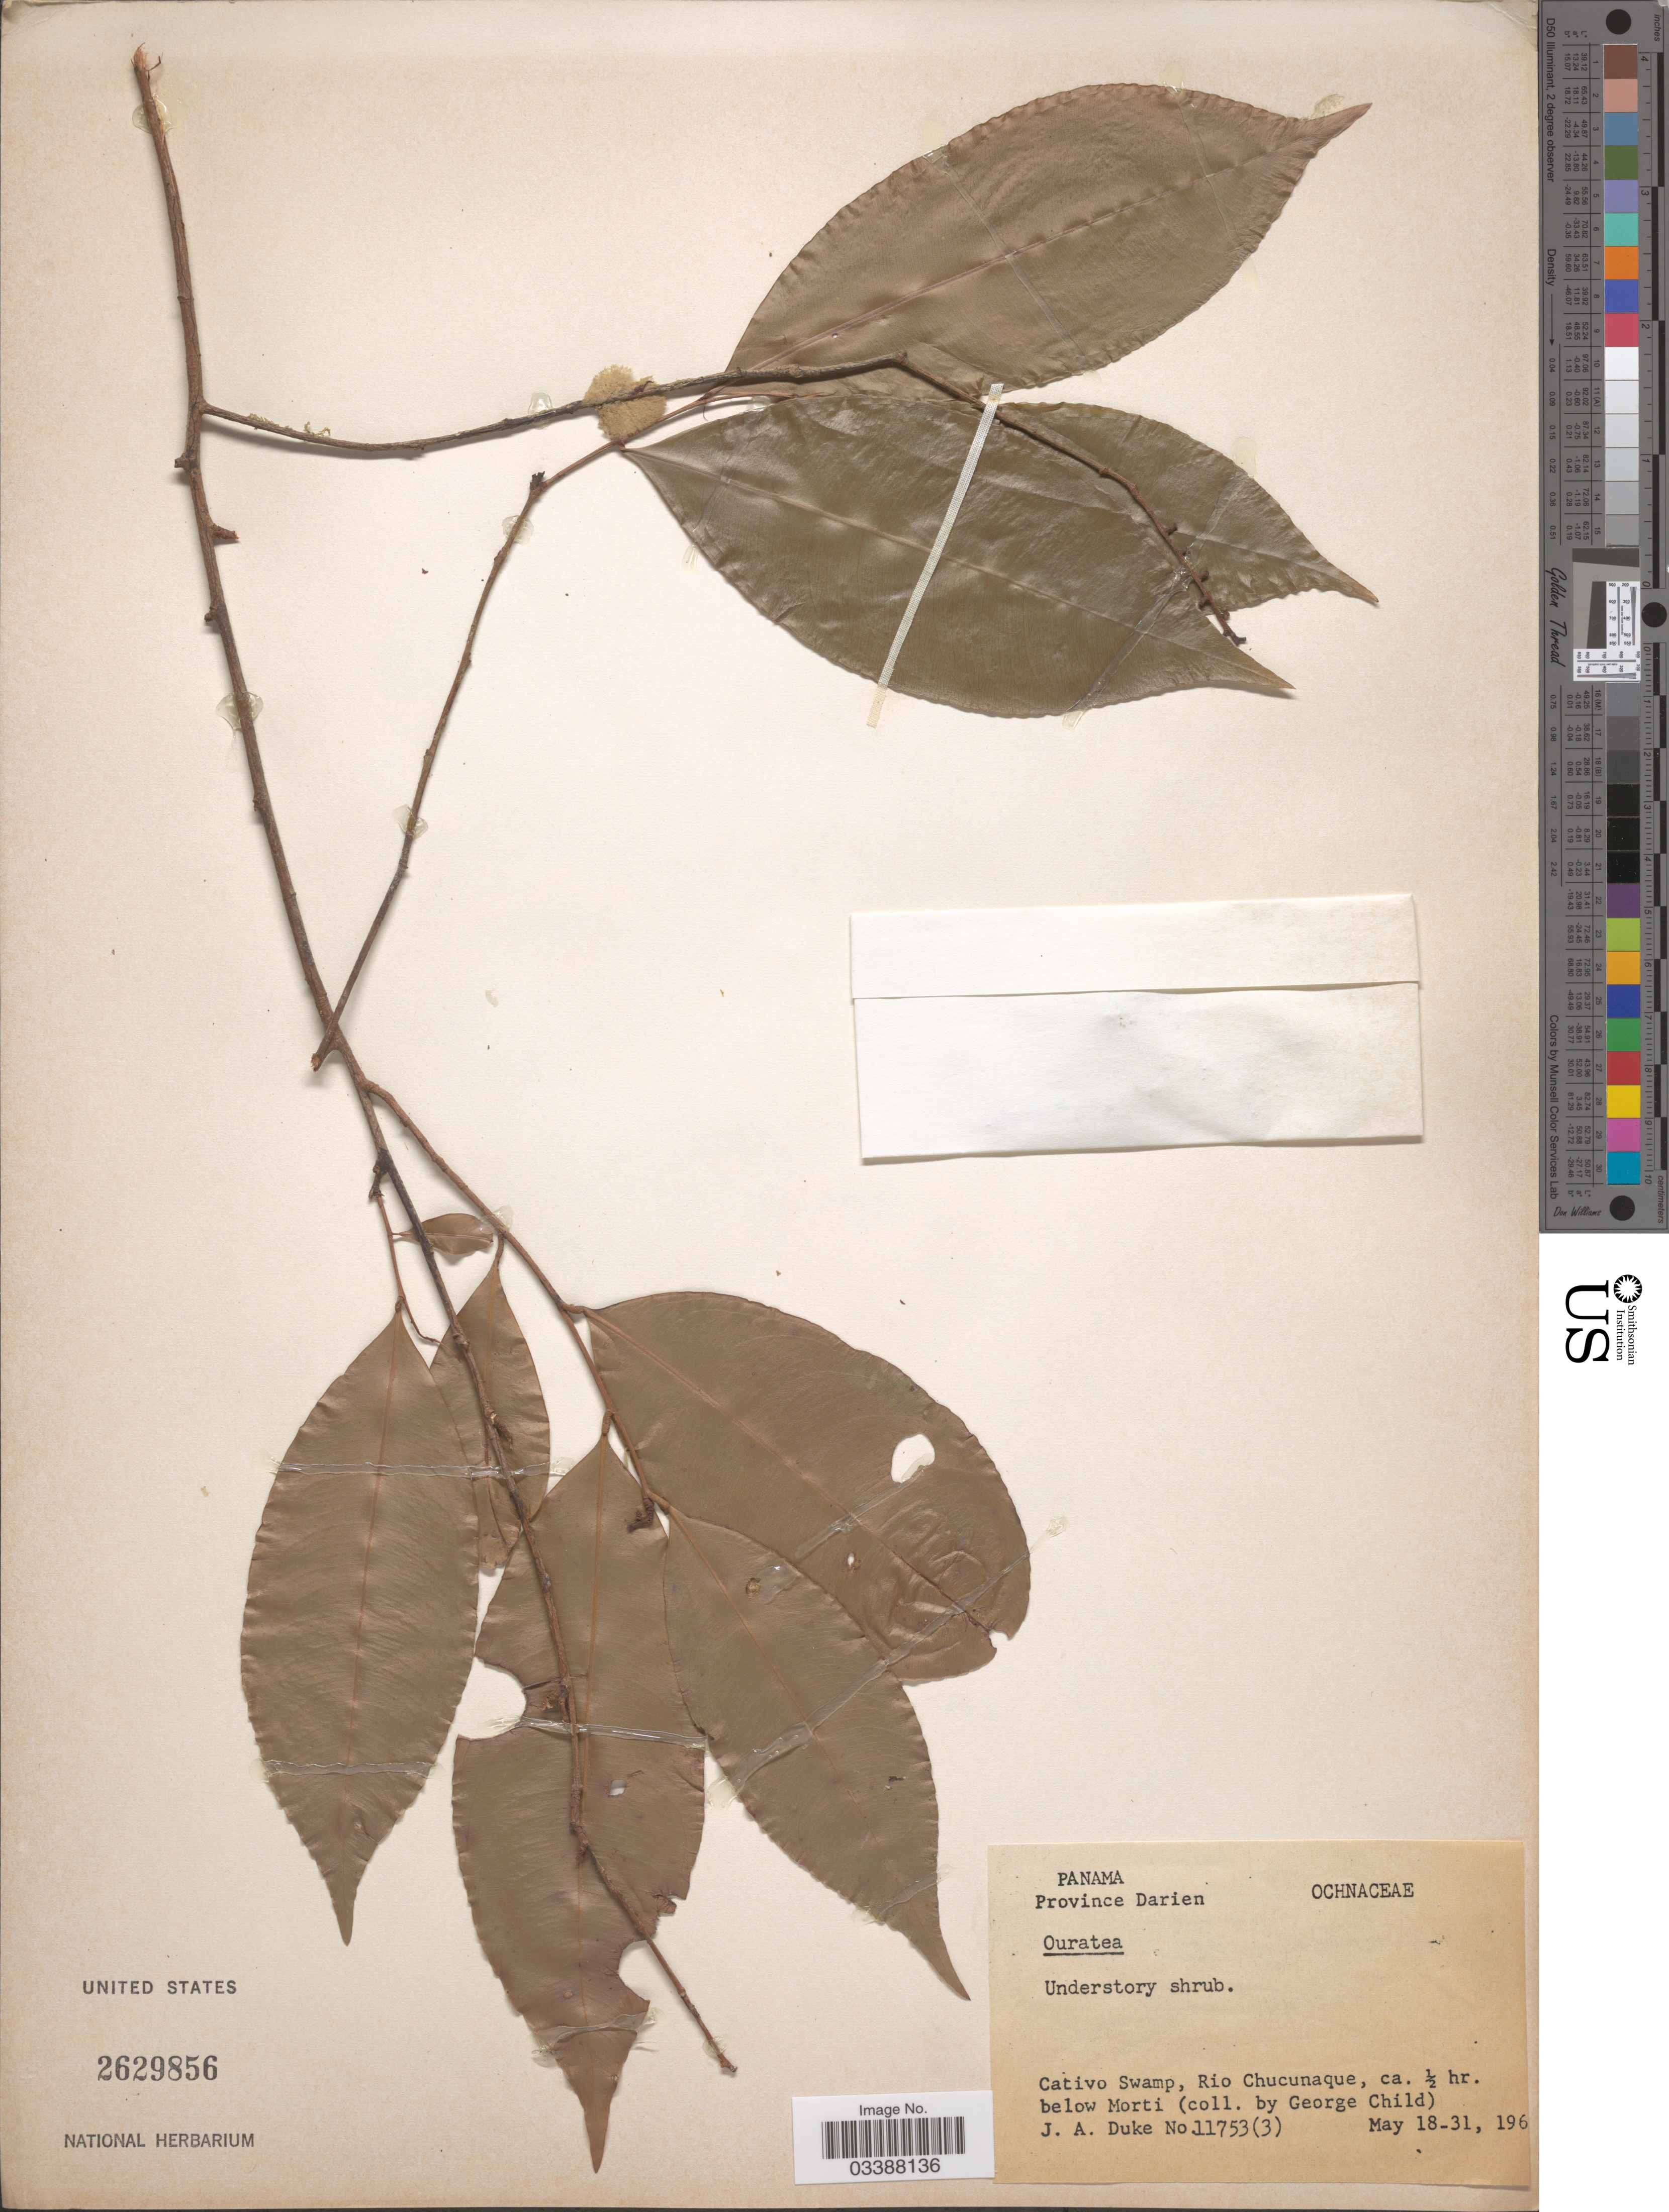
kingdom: Plantae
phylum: Tracheophyta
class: Magnoliopsida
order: Malpighiales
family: Ochnaceae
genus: Ouratea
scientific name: Ouratea sp.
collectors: G. Child & J. A. Duke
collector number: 11753(3)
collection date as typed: May 18-31, 196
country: Panama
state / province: Darién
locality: Cativo Swamp, Rio Chucunaque, ca. ½ hr. below Morti.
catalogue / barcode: US 2629856